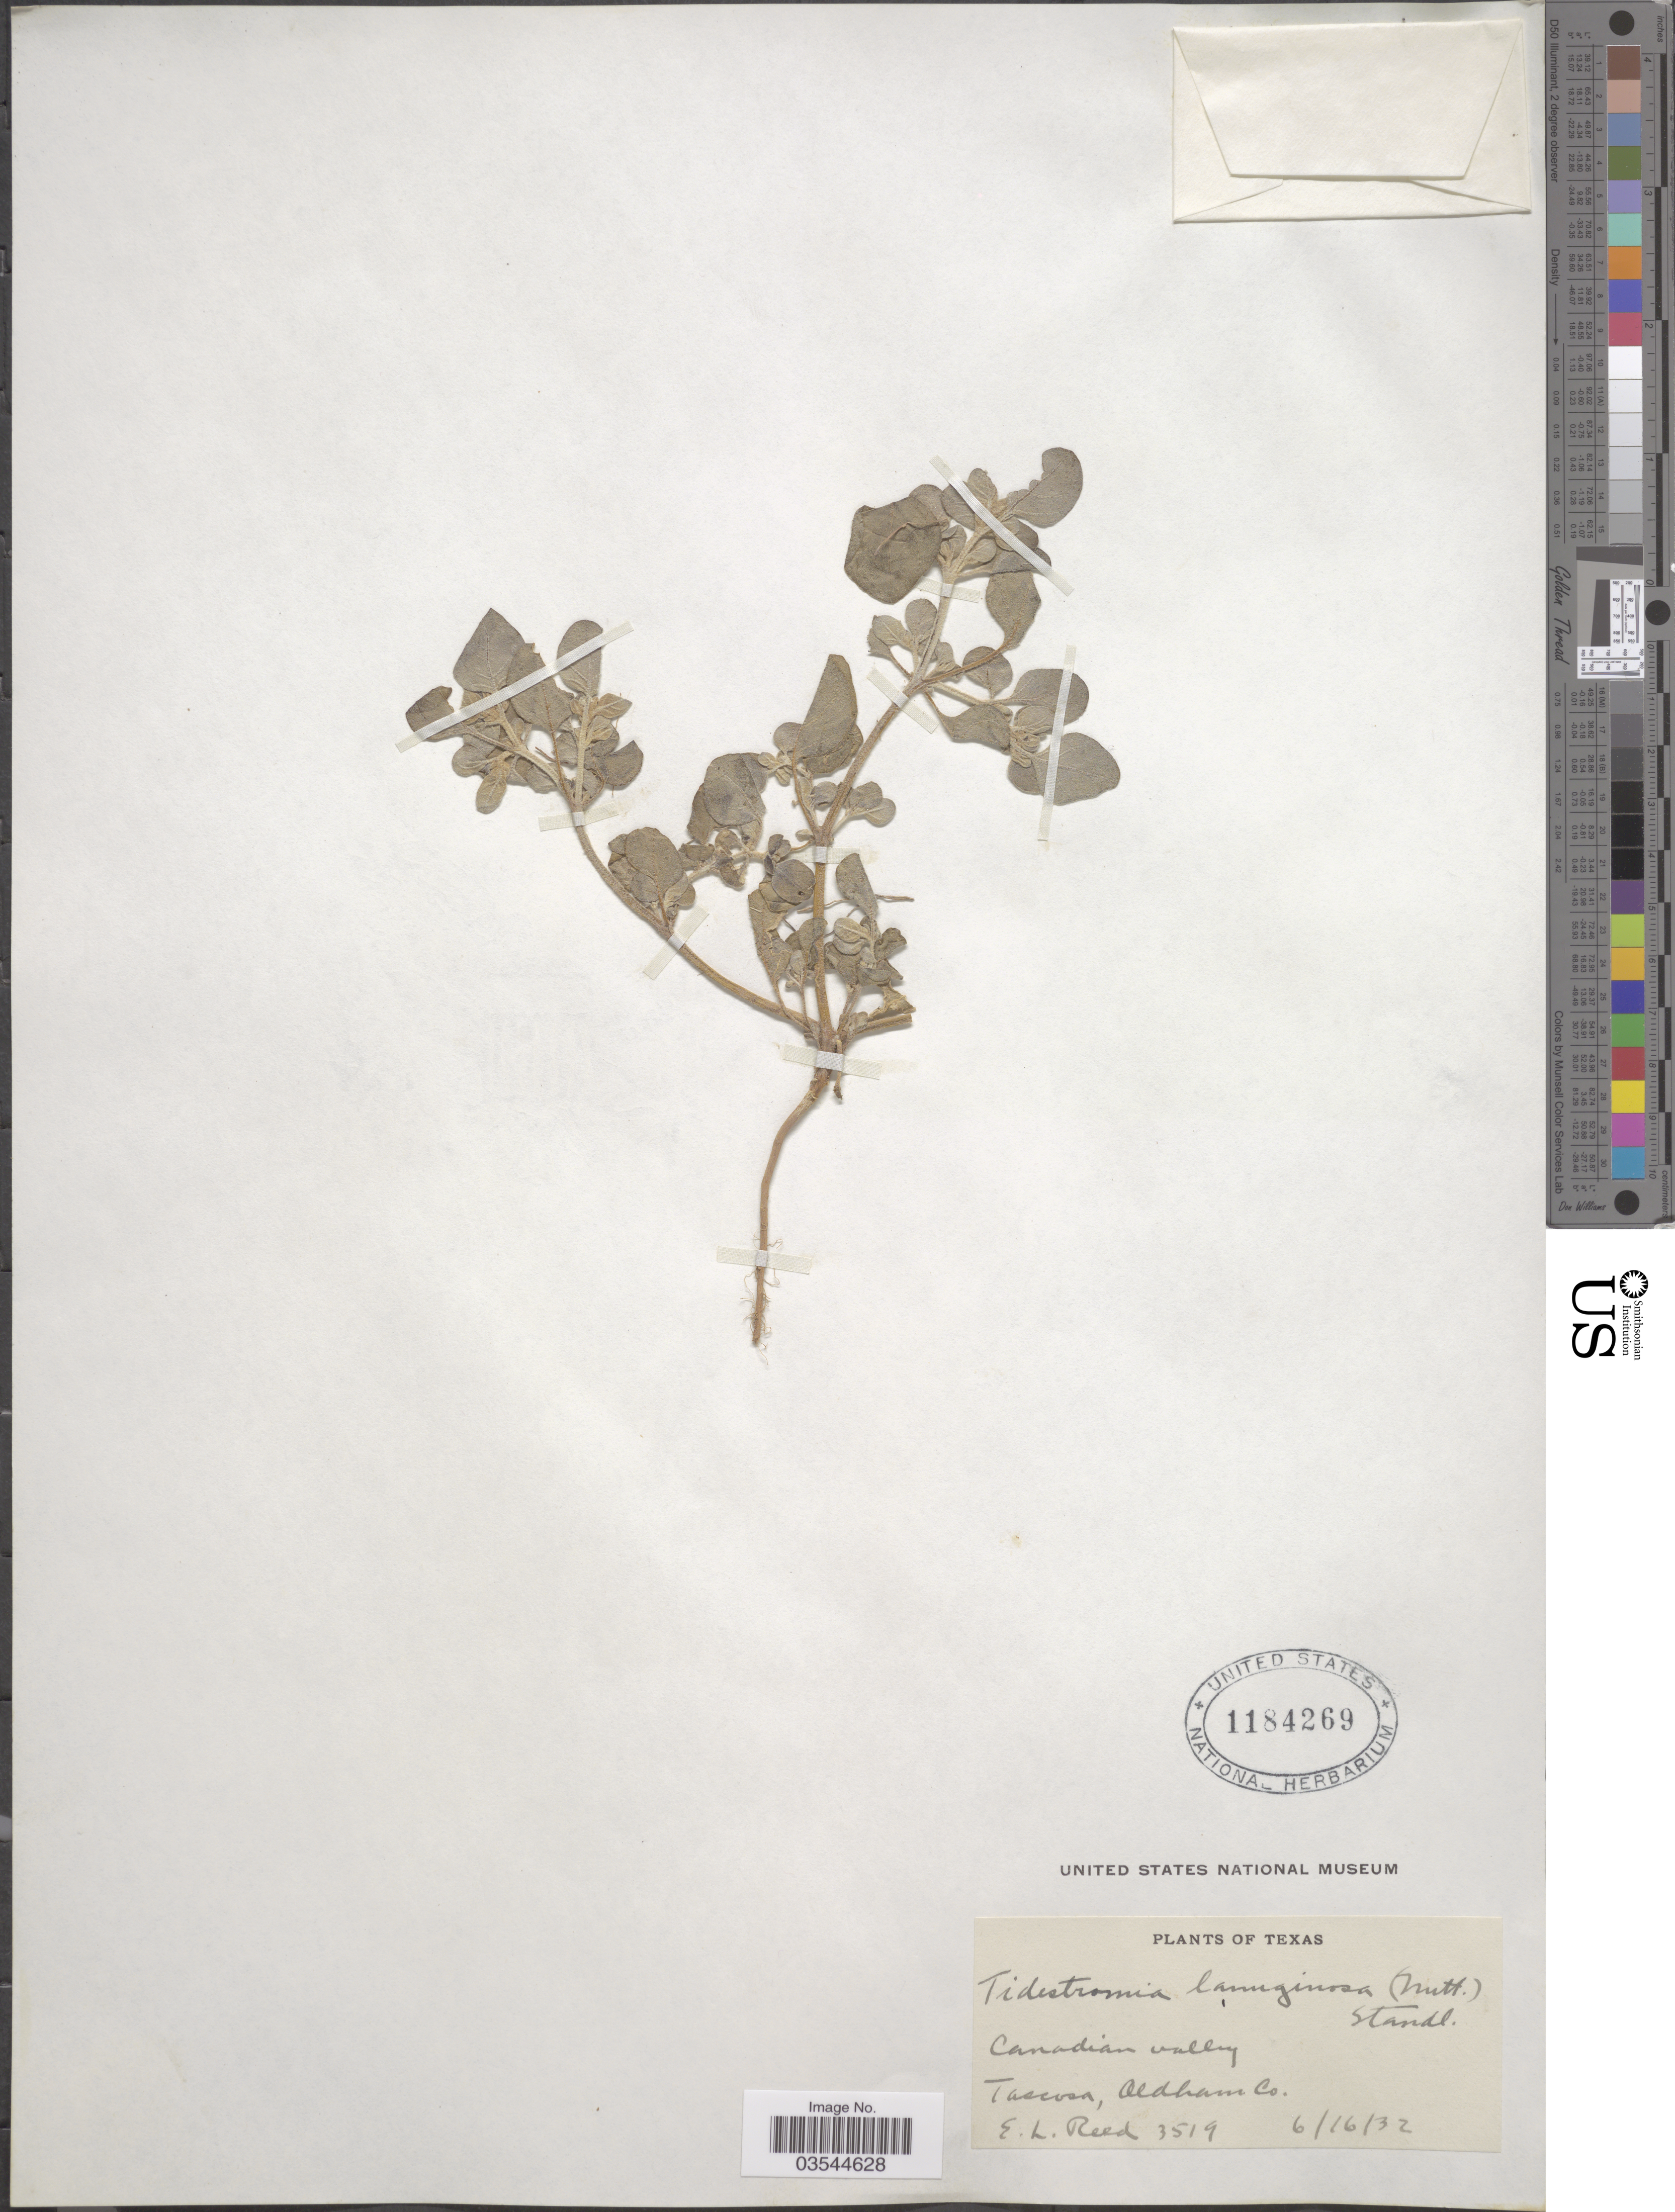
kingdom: Plantae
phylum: Tracheophyta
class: Magnoliopsida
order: Caryophyllales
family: Amaranthaceae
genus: Tidestromia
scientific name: Tidestromia lanuginosa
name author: (Nutt.) Standl.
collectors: E. Reed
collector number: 3519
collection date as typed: Transcribed d/m/y: 16/6/32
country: United States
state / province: Texas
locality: Canadian valley, Tascosa, Oldham Co.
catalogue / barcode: US 1184269